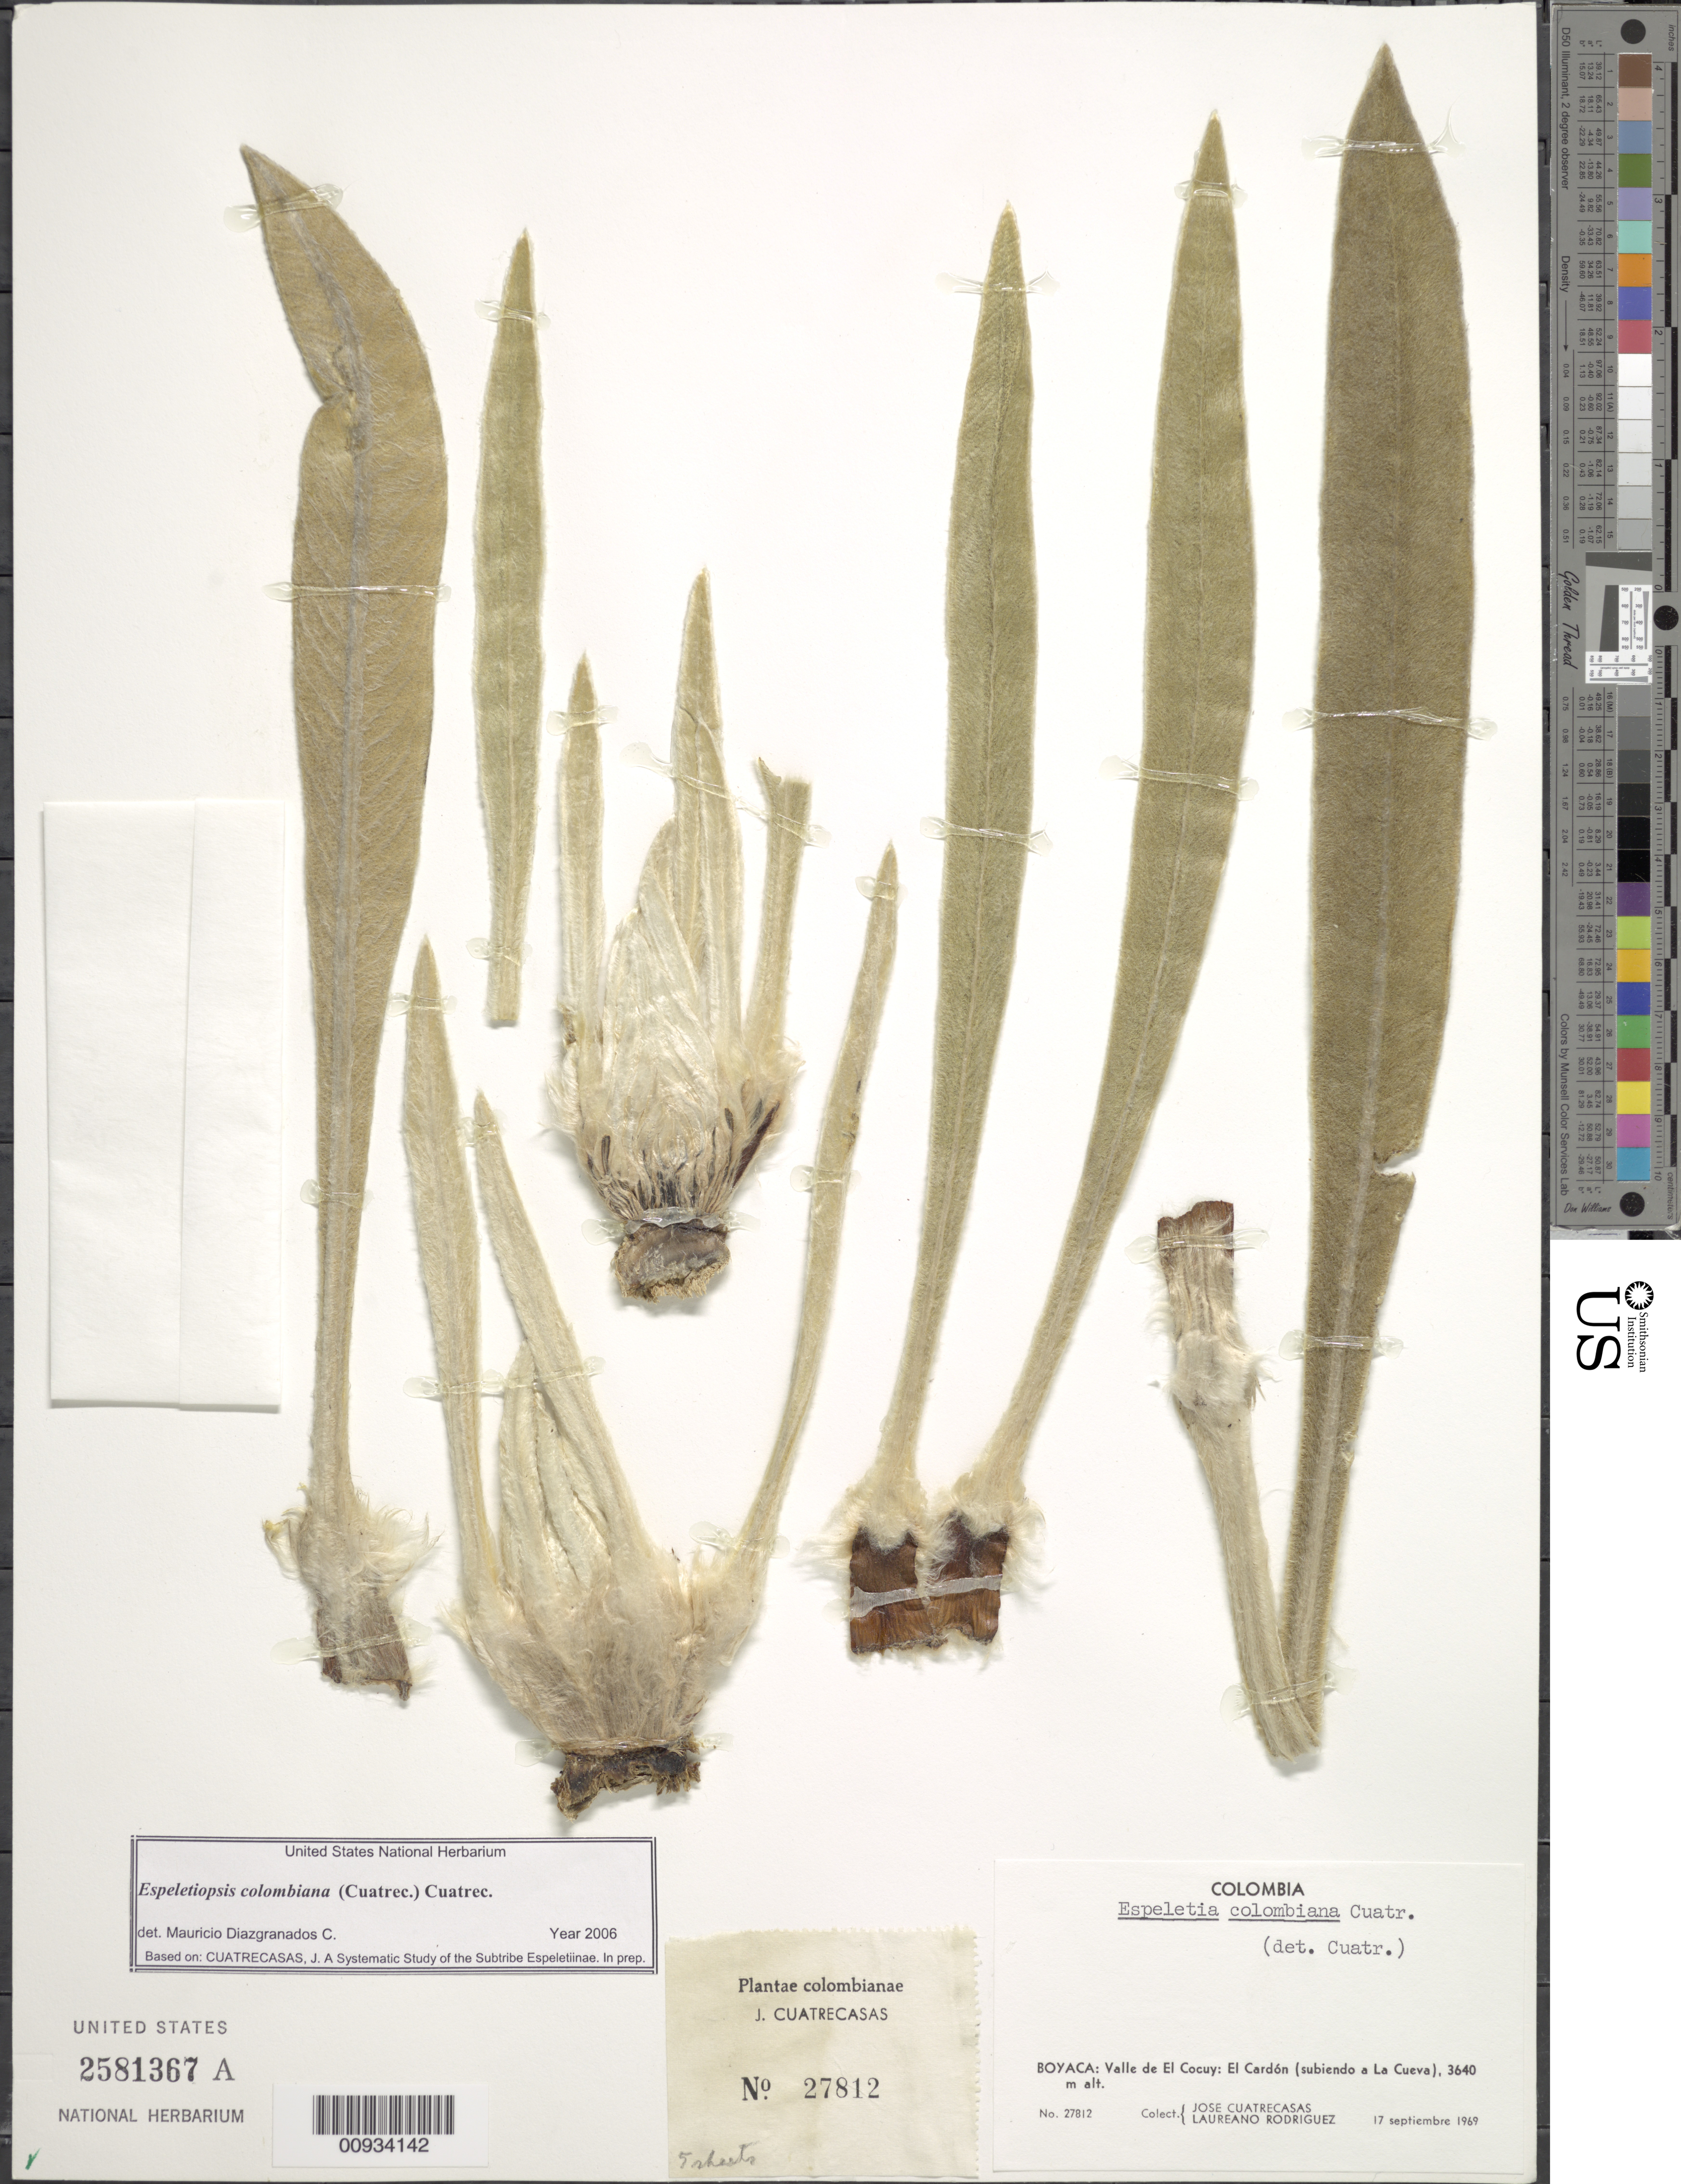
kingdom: Plantae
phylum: Tracheophyta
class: Magnoliopsida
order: Asterales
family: Asteraceae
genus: Espeletiopsis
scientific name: Espeletiopsis colombiana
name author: (Cuatrec.) Cuatrec.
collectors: J. Cuatrecasas & L. Rodriguez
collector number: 27812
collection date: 1969-09-17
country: Colombia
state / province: Boyacá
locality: Valle de El Cocuy, El Cardon (subiendo a La Cueva)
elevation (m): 3640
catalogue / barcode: US 2581367A